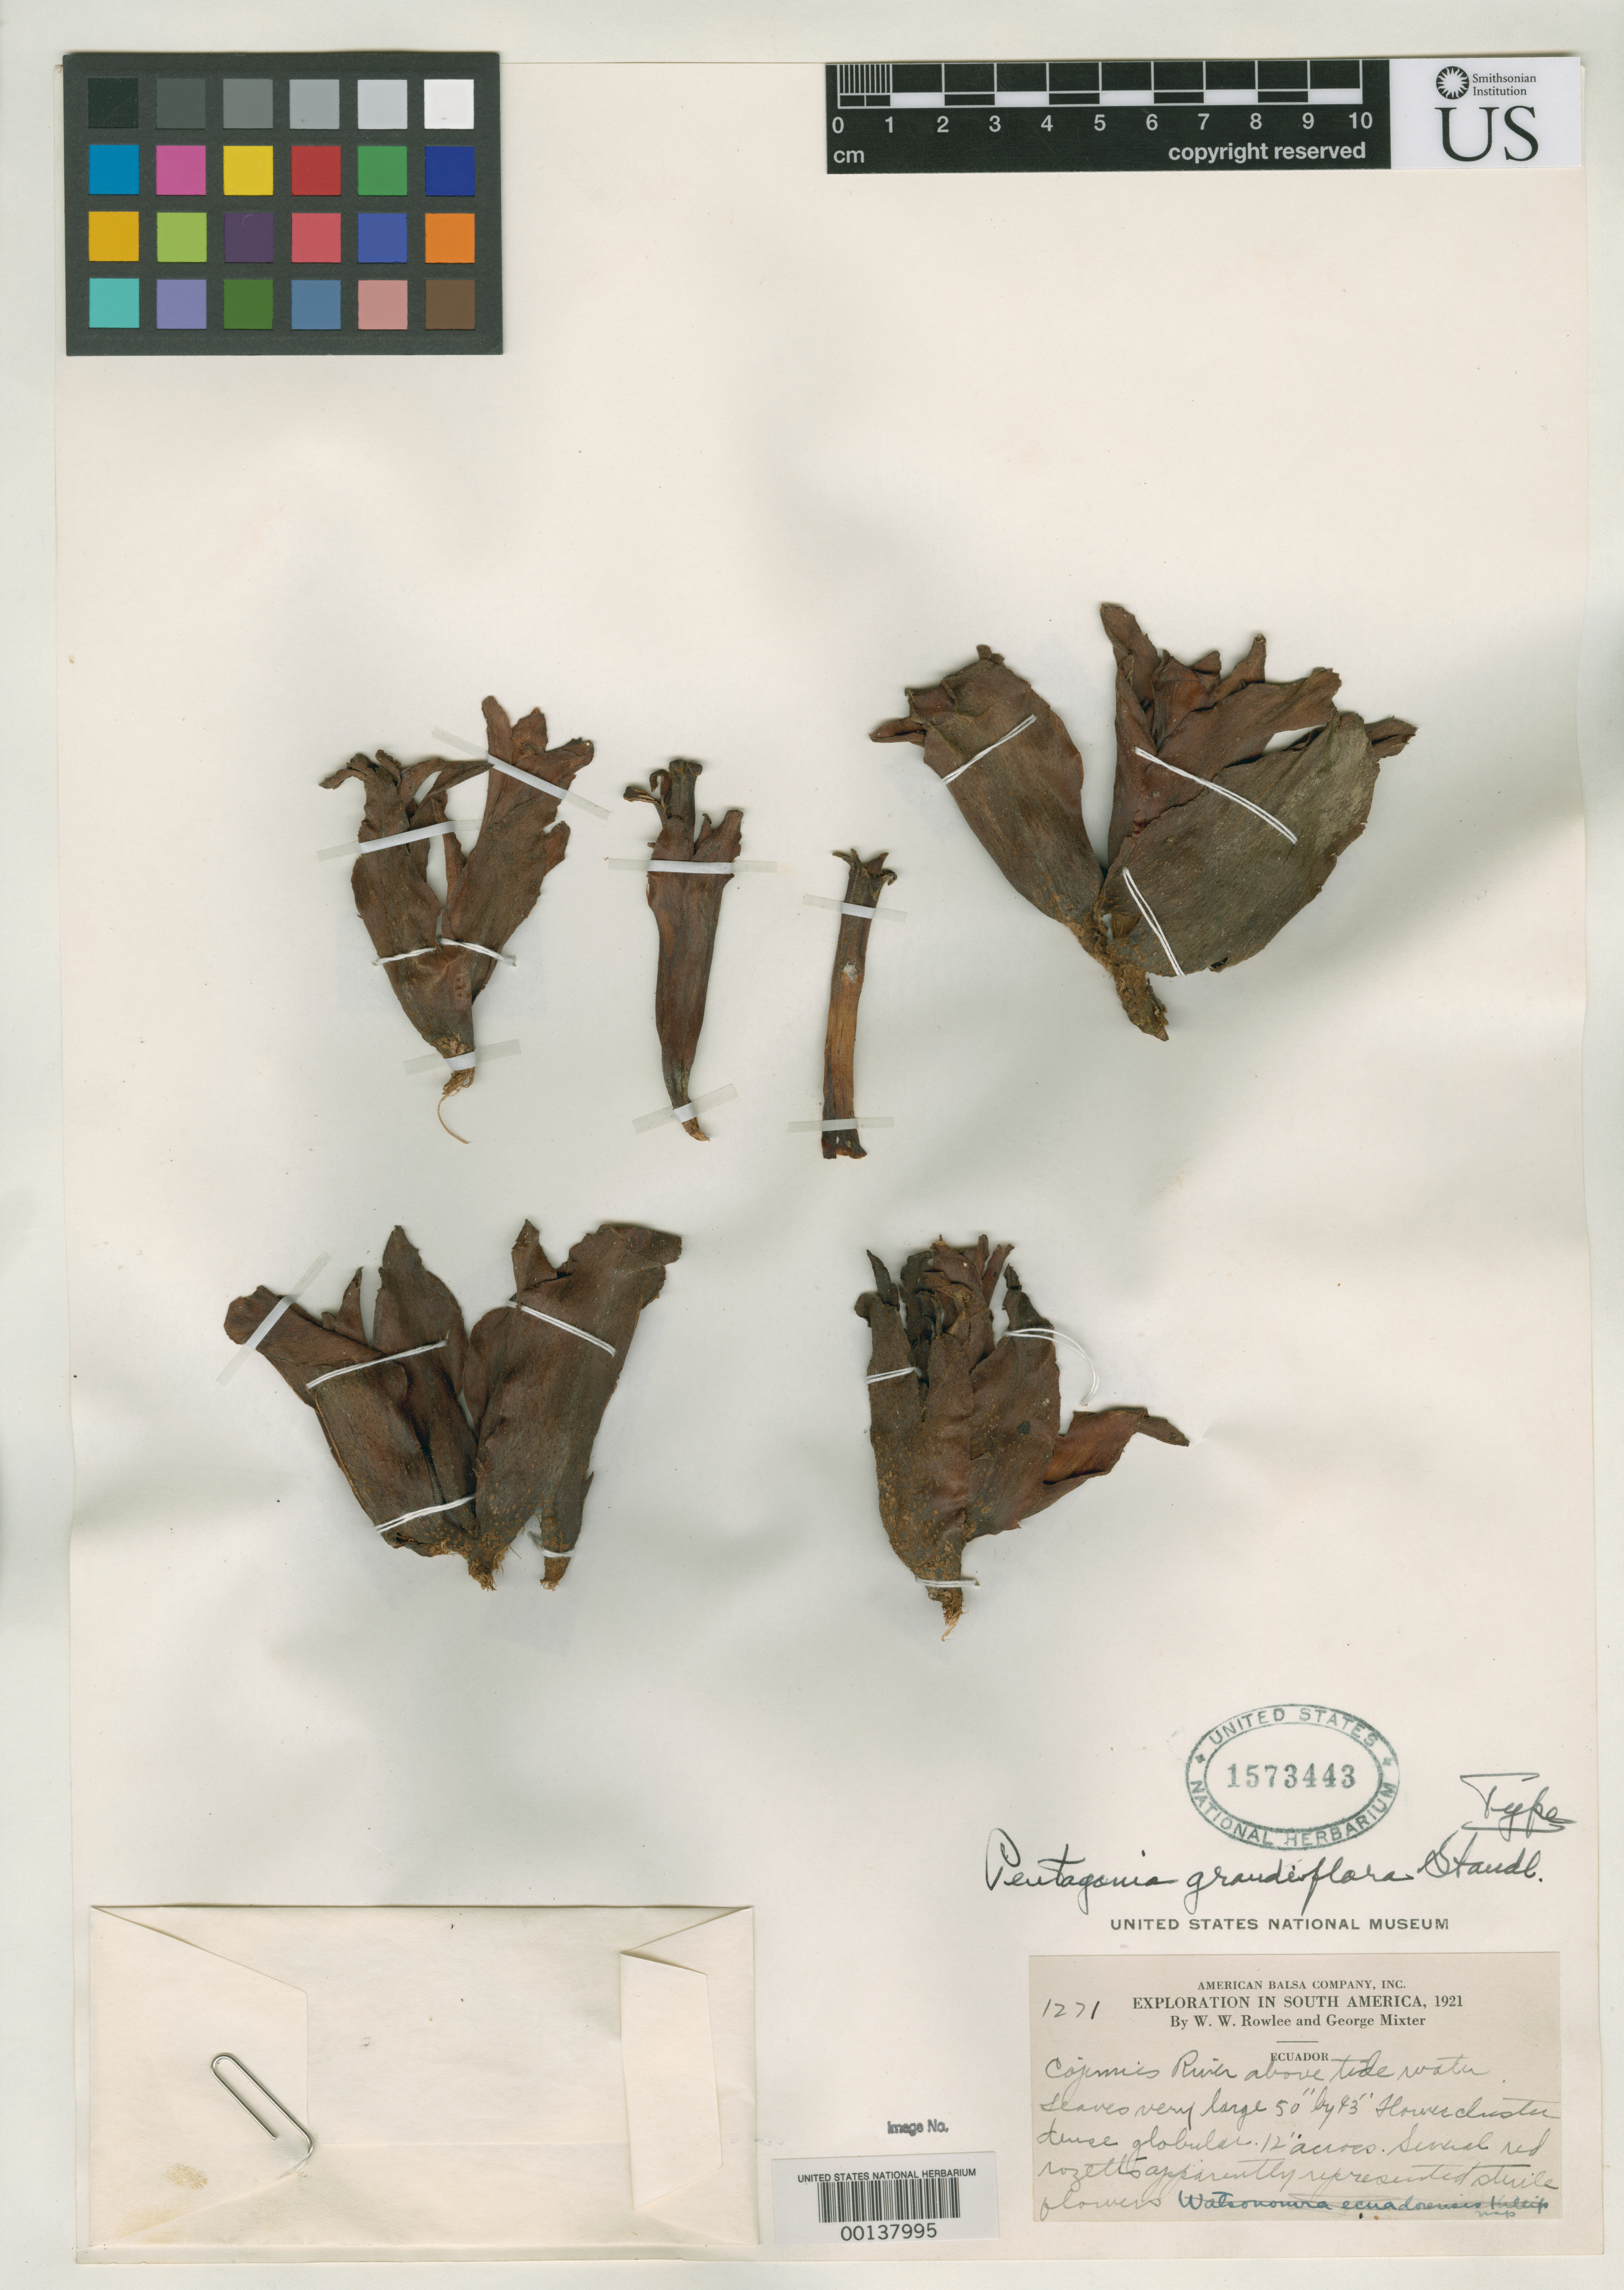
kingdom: Plantae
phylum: Tracheophyta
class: Magnoliopsida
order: Gentianales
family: Rubiaceae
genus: Pentagonia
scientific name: Pentagonia grandiflora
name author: Standl.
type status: Holotype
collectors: W. W. Rowlee & G. Mixter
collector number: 1271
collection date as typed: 1921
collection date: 1921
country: Ecuador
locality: Cojumes River, above Tidewater.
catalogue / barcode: US 1573443